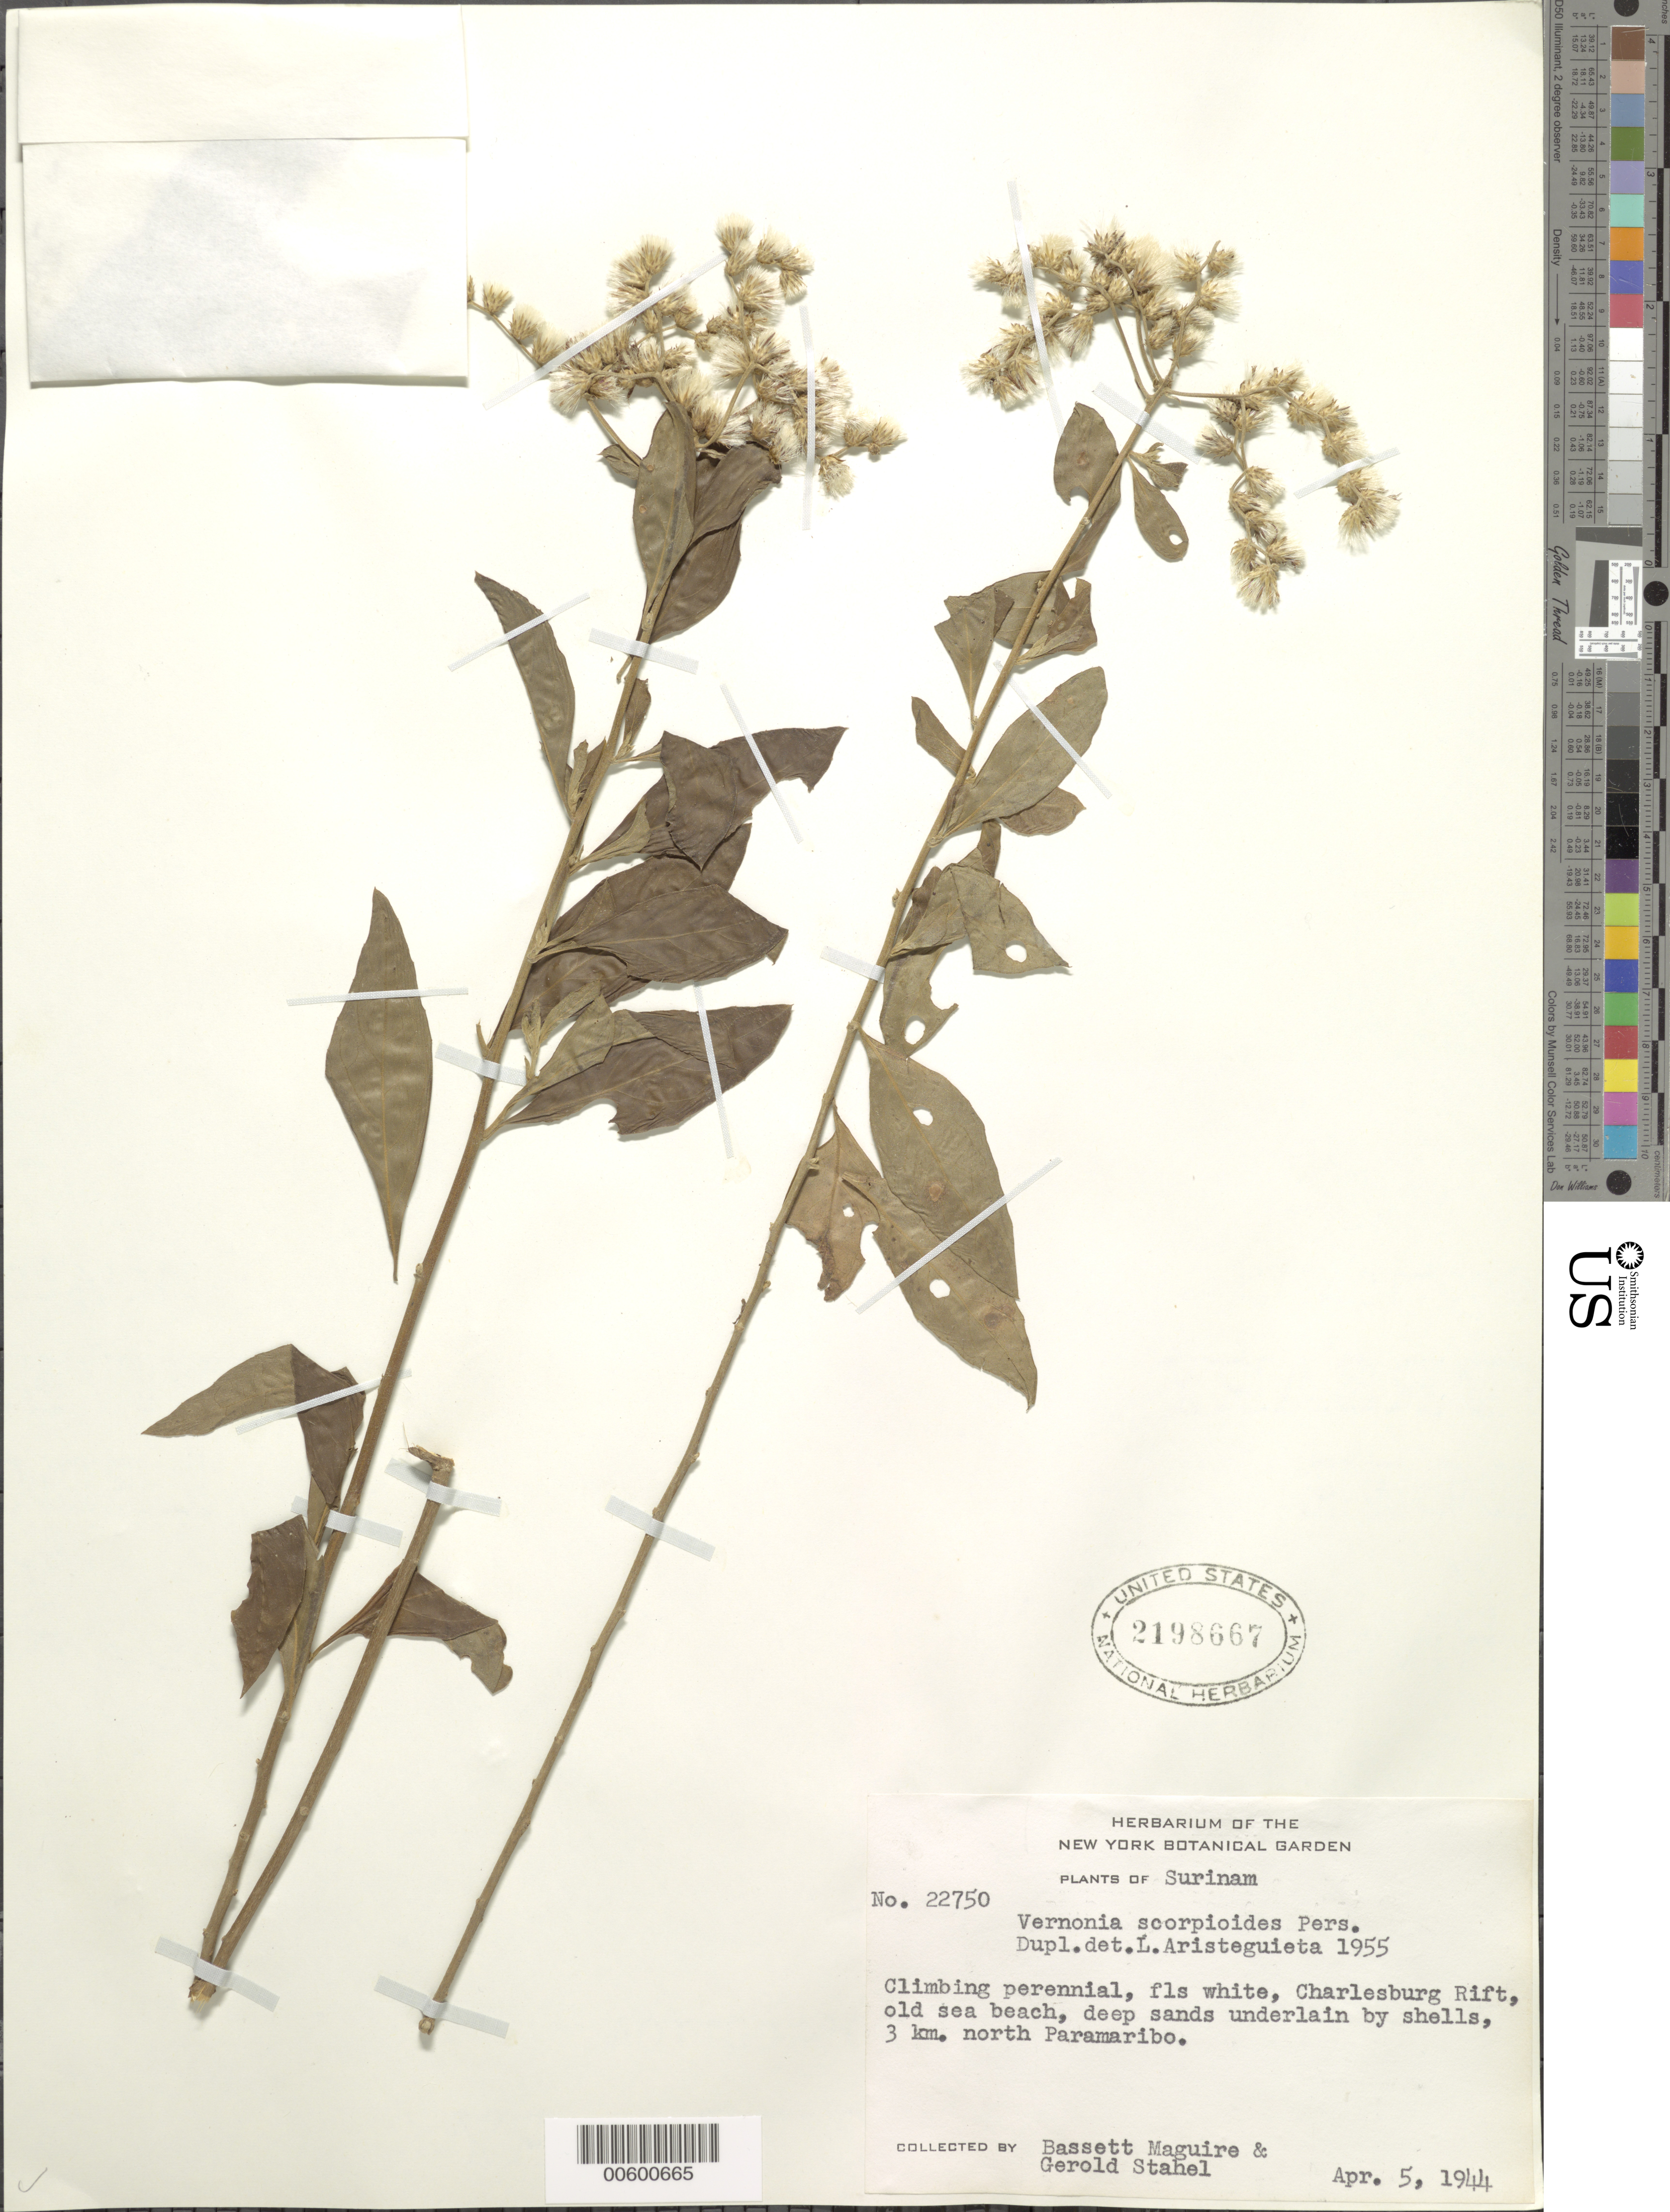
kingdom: Plantae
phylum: Tracheophyta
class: Magnoliopsida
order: Asterales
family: Asteraceae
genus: Cyrtocymura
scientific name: Cyrtocymura scorpioides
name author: (Lam.) H. Rob.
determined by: Pruski, J. F.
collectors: B. Maguire & G. Stahel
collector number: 22750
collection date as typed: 5-Apr-44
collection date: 1944-04-05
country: Suriname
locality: Paramaribo, 3 km N of, Charlesburg Rift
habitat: Old sea beach; deep sands underlain by shells.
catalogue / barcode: US 2198667